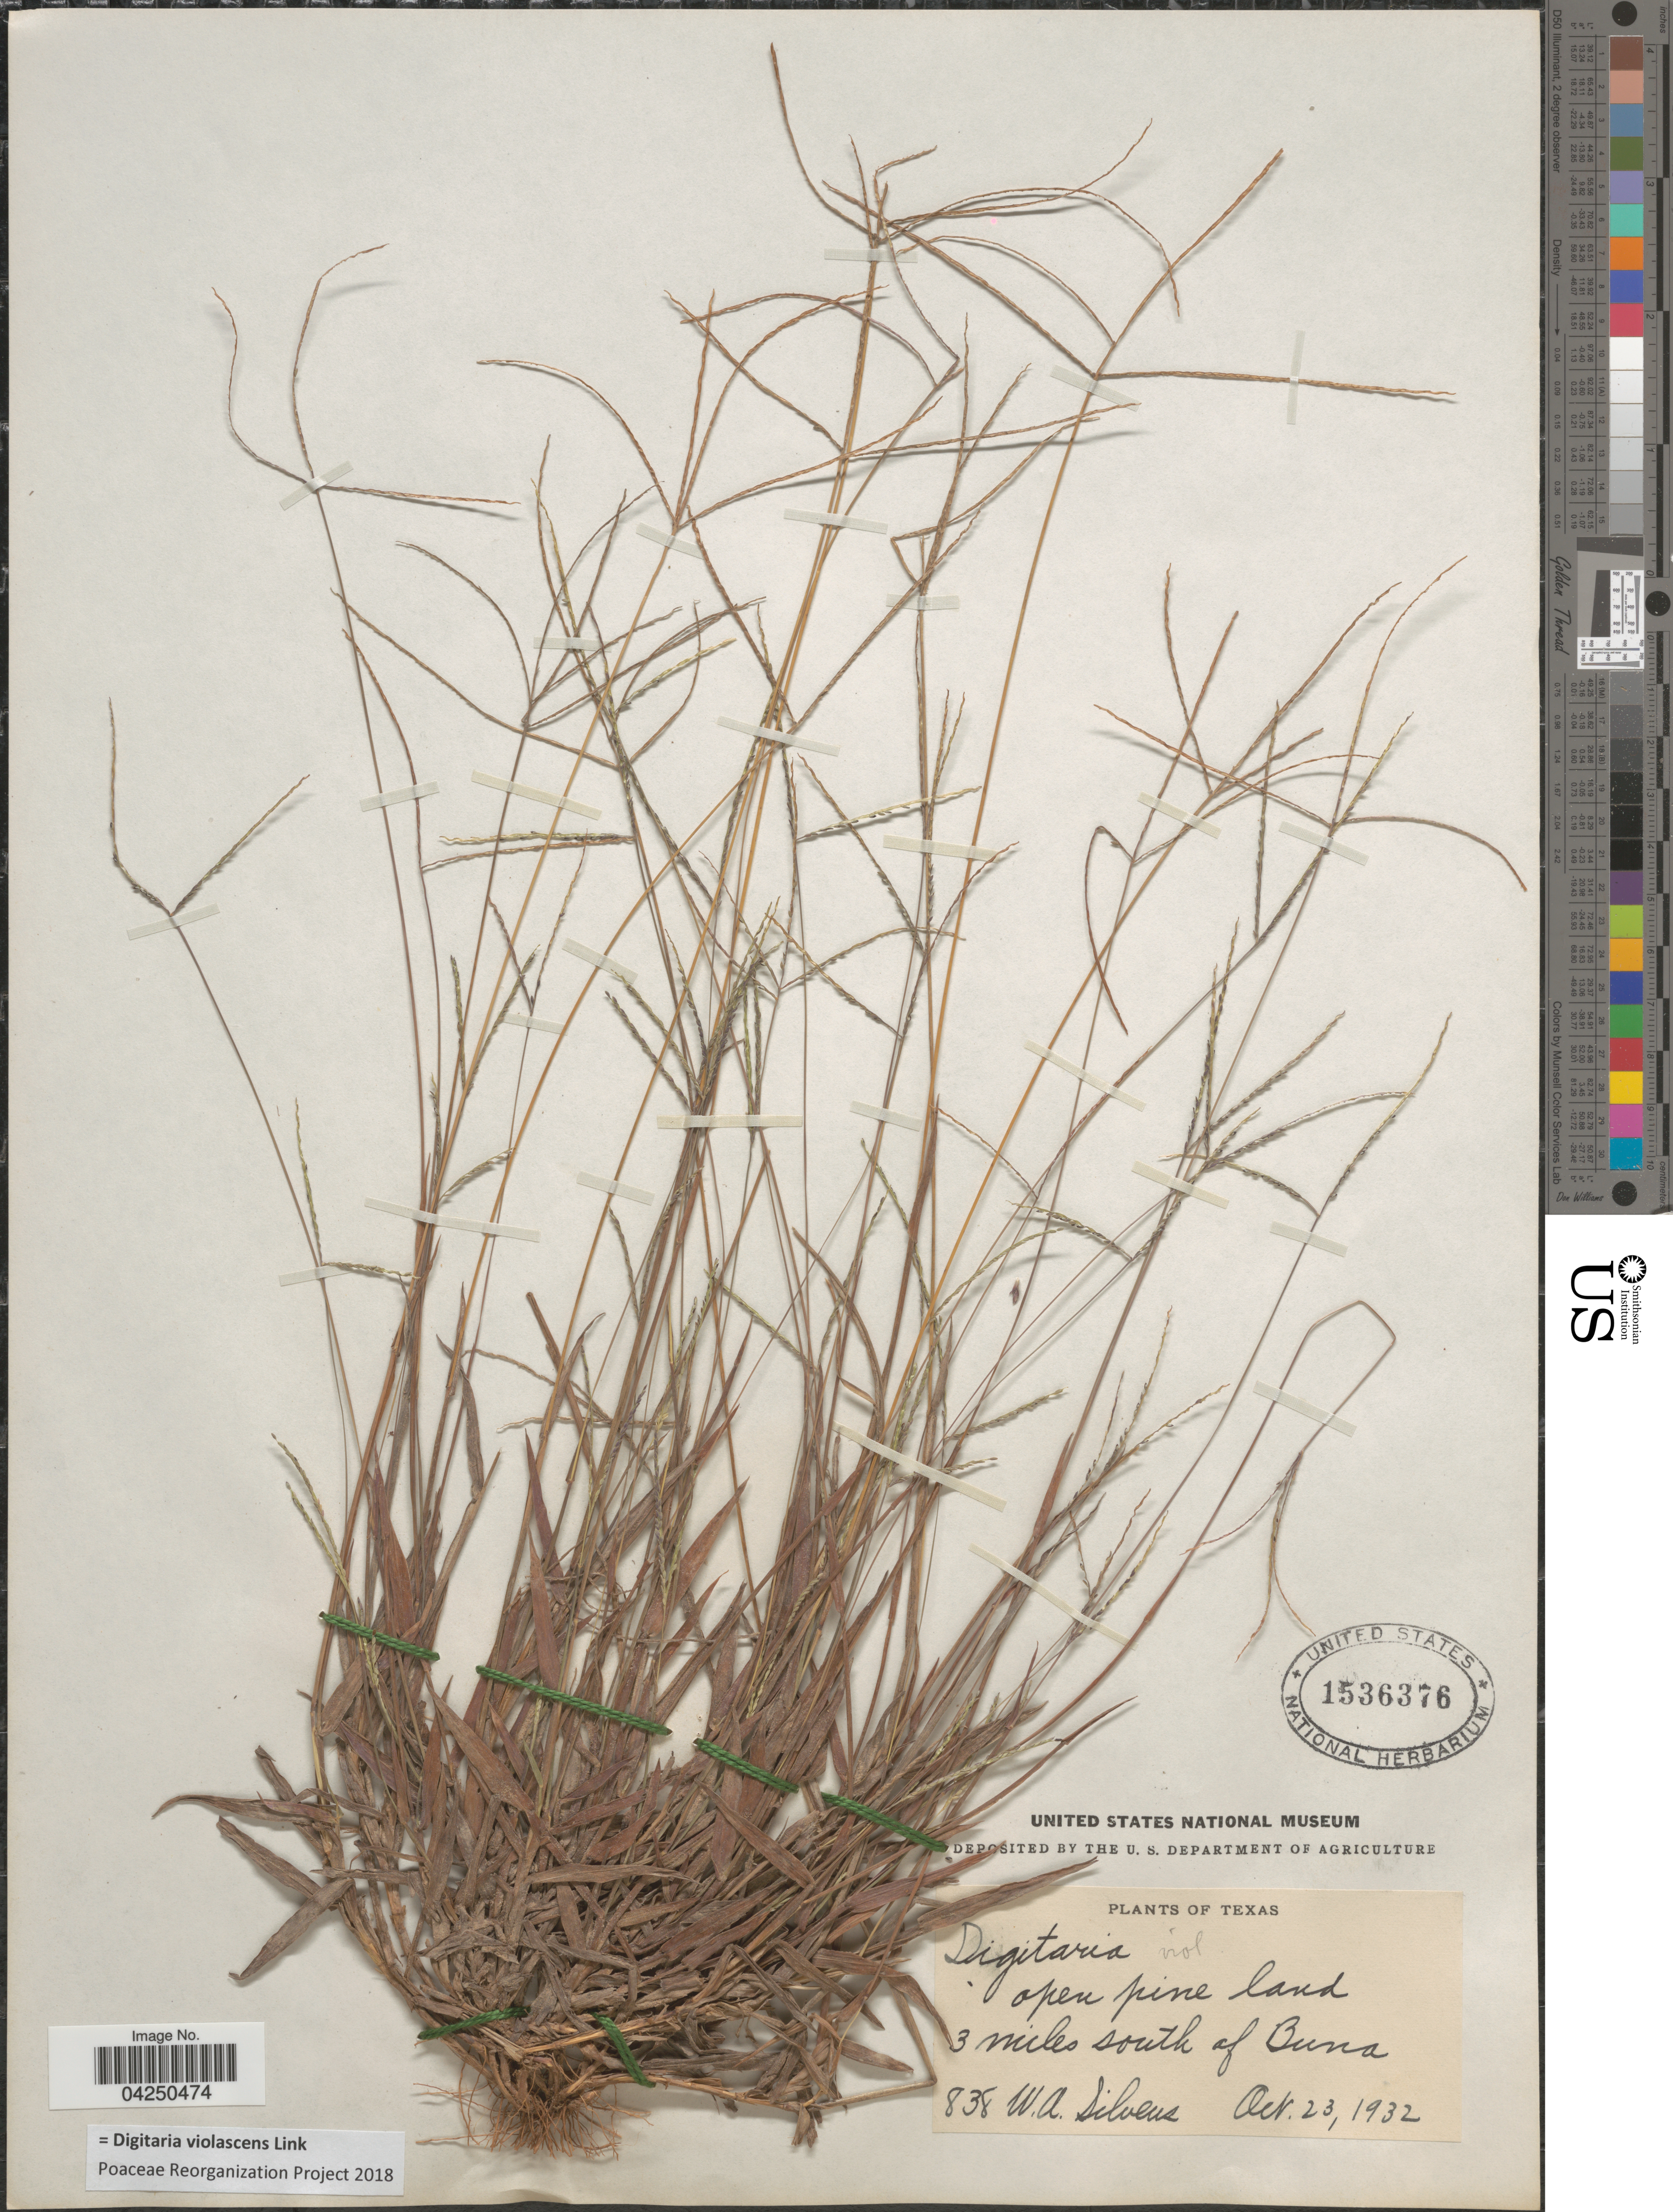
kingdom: Plantae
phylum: Tracheophyta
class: Liliopsida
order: Poales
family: Poaceae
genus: Digitaria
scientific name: Digitaria violascens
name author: Link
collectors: W. Silveus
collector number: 838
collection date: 1932-10-23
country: United States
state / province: Texas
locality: Open pine land 3 miles north of Buna.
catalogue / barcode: US 1536376